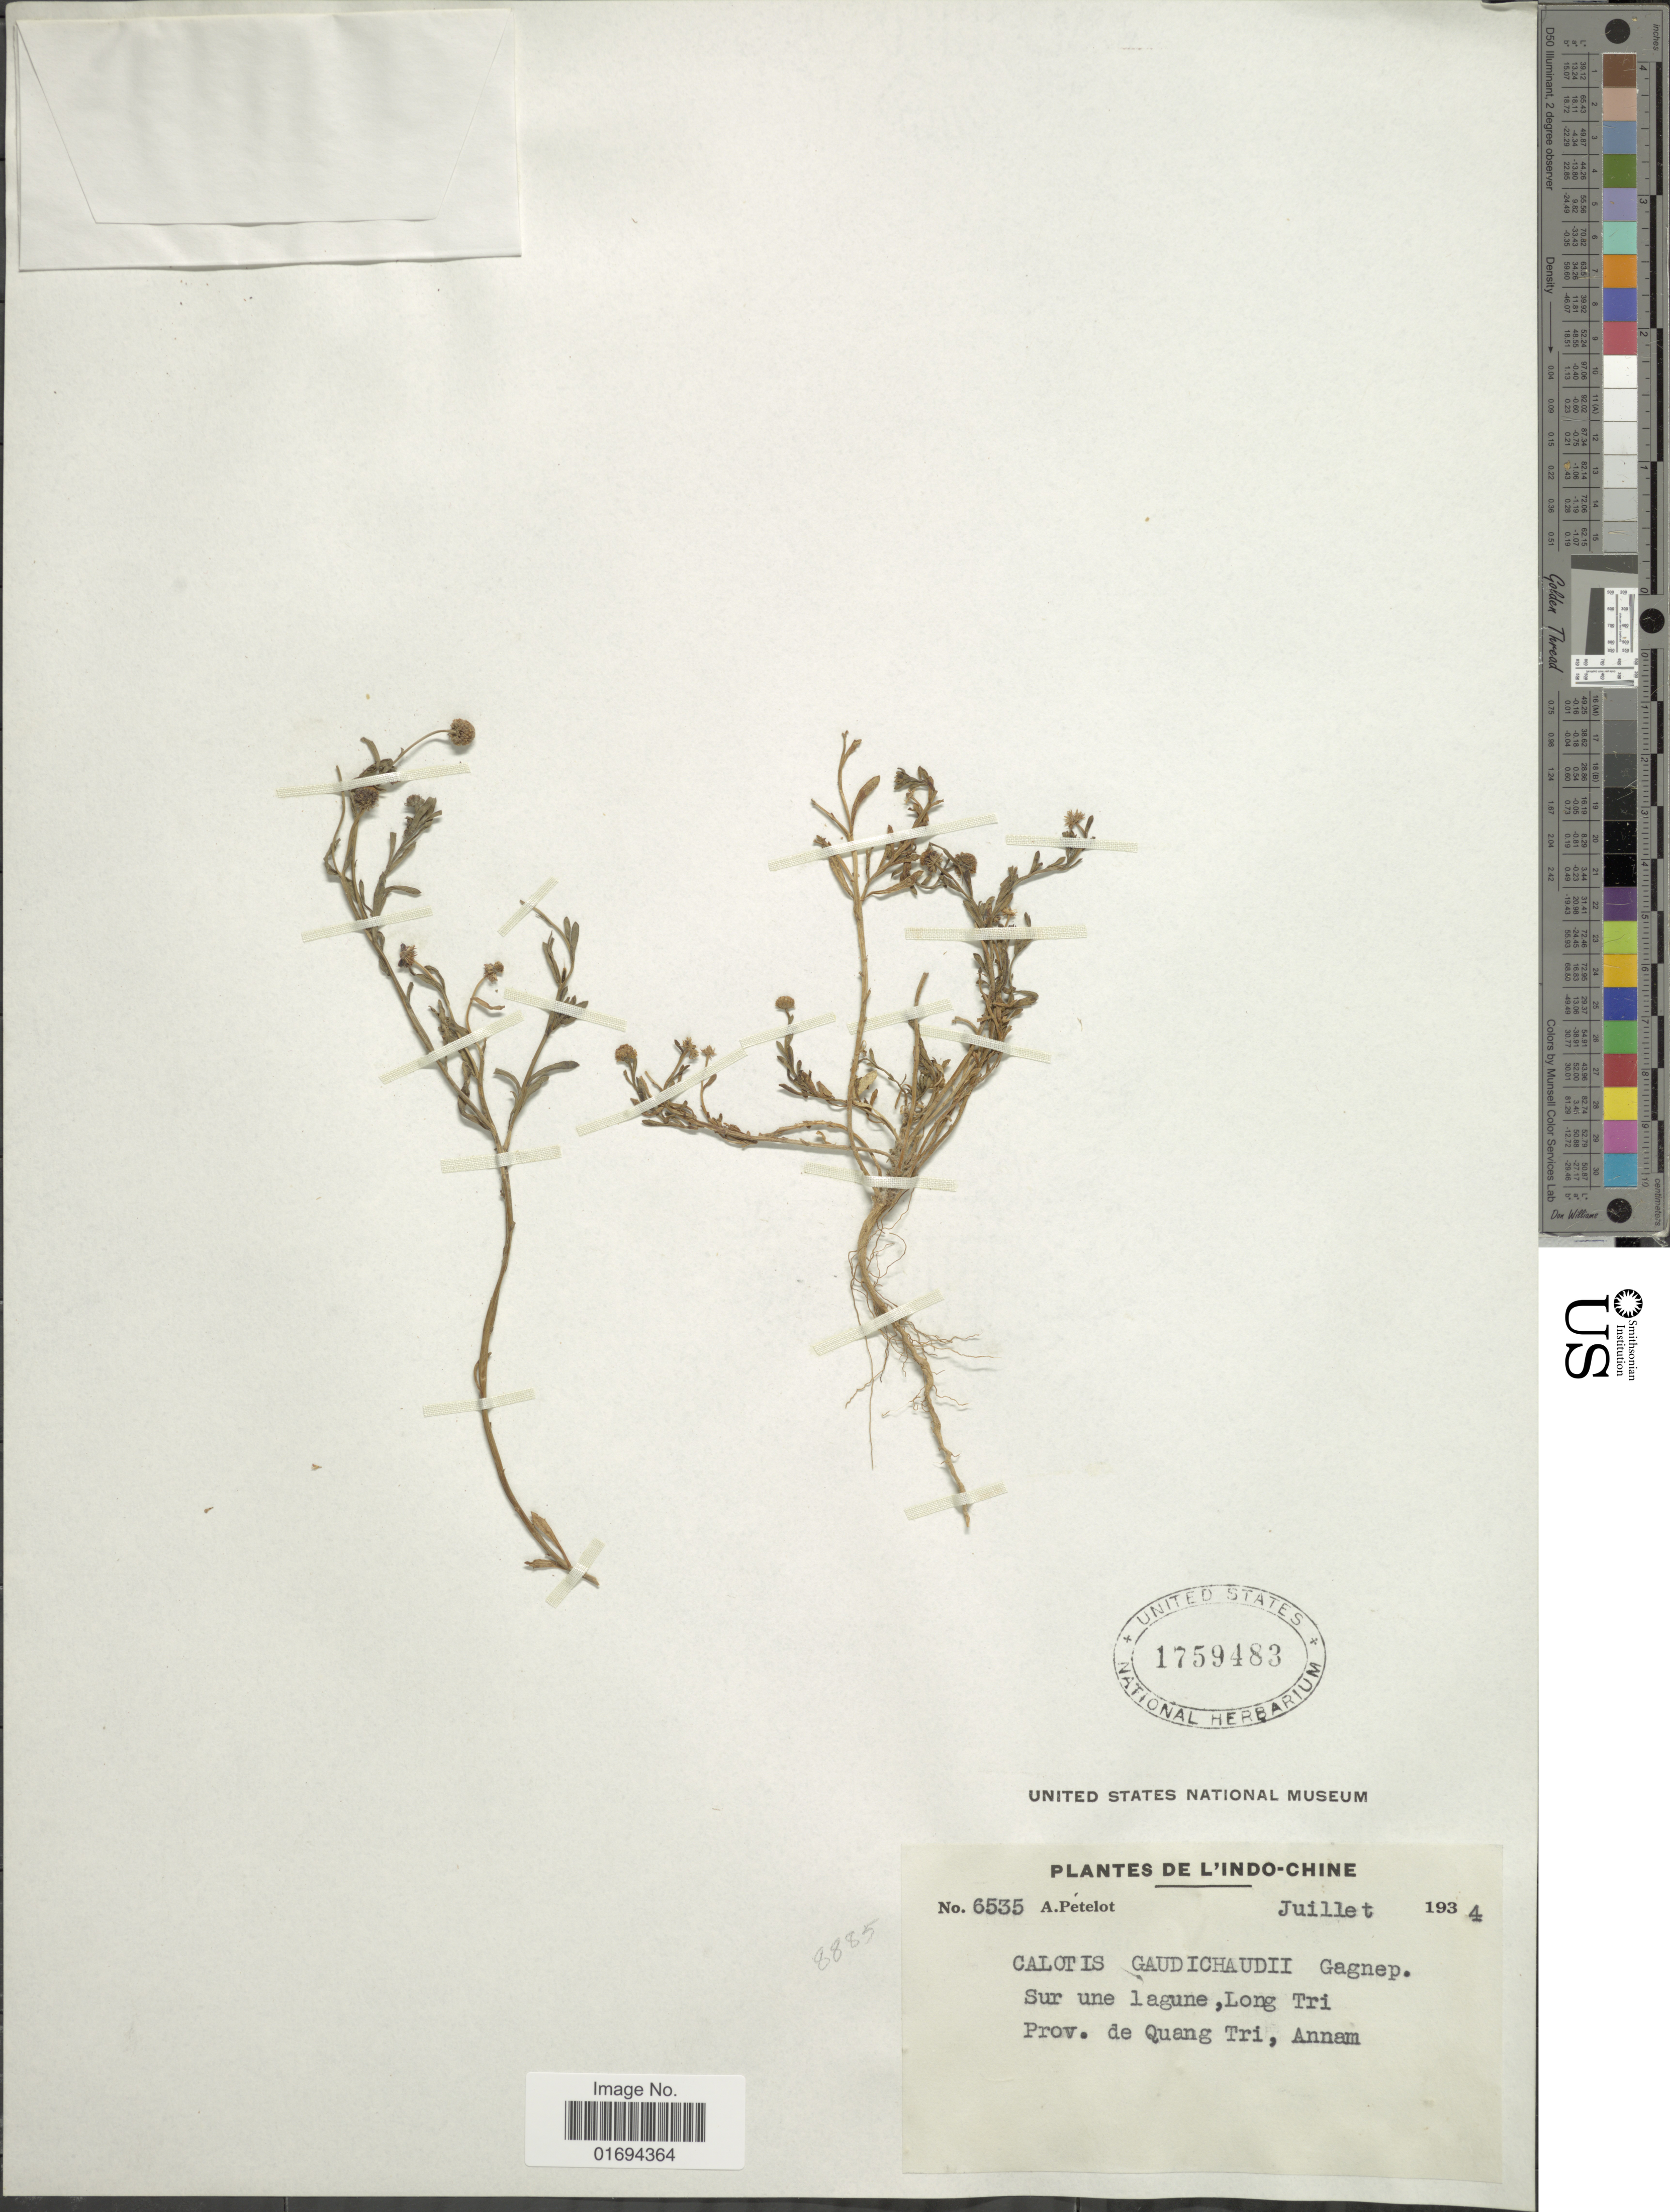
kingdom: Plantae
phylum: Tracheophyta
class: Magnoliopsida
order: Asterales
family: Asteraceae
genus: Calotis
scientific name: Calotis anamitica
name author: Merr.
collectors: A. Petelot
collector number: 6535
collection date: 1934-07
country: Vietnam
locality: Sur une lagune, Long Tri, Prov. de Quang ri, Annam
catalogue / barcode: US 1759483